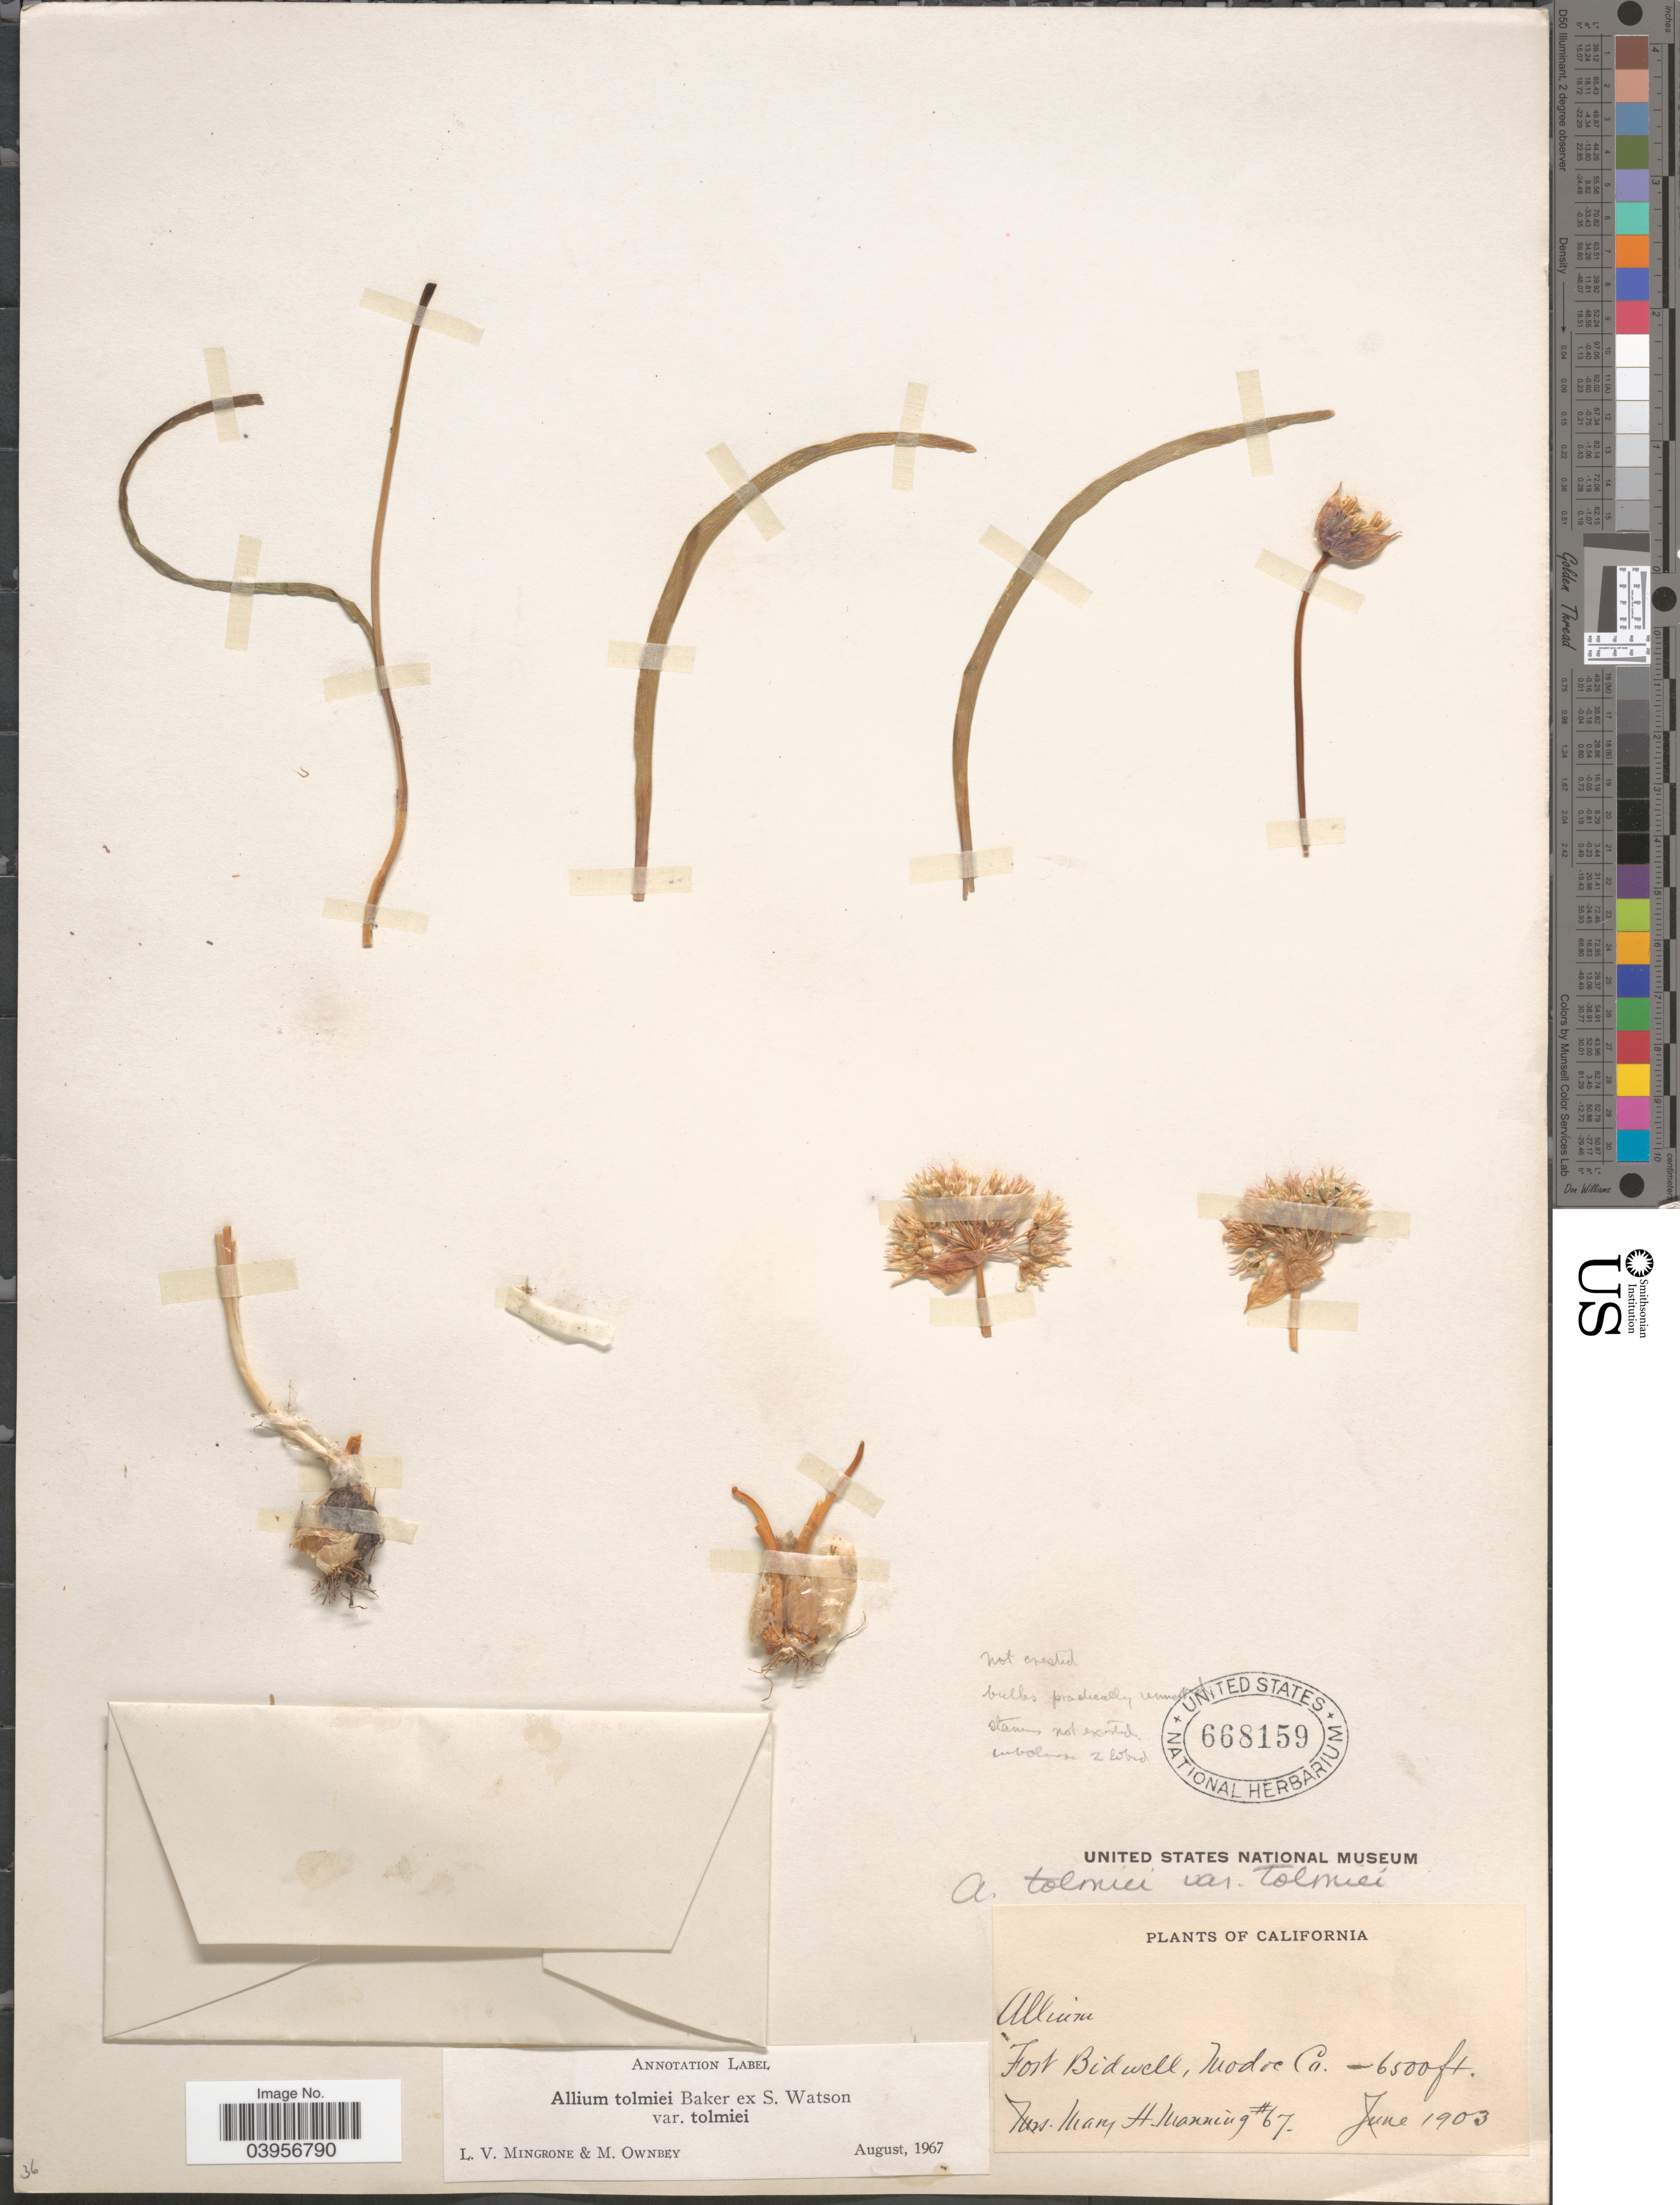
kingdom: Plantae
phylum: Tracheophyta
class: Liliopsida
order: Asparagales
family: Amaryllidaceae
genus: Allium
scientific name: Allium tolmiei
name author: Baker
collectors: M. Manning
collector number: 67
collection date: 1903-06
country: United States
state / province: California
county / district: Modoc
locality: Fort Bidwell, Modoc Co.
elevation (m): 1981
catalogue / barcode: US 668159